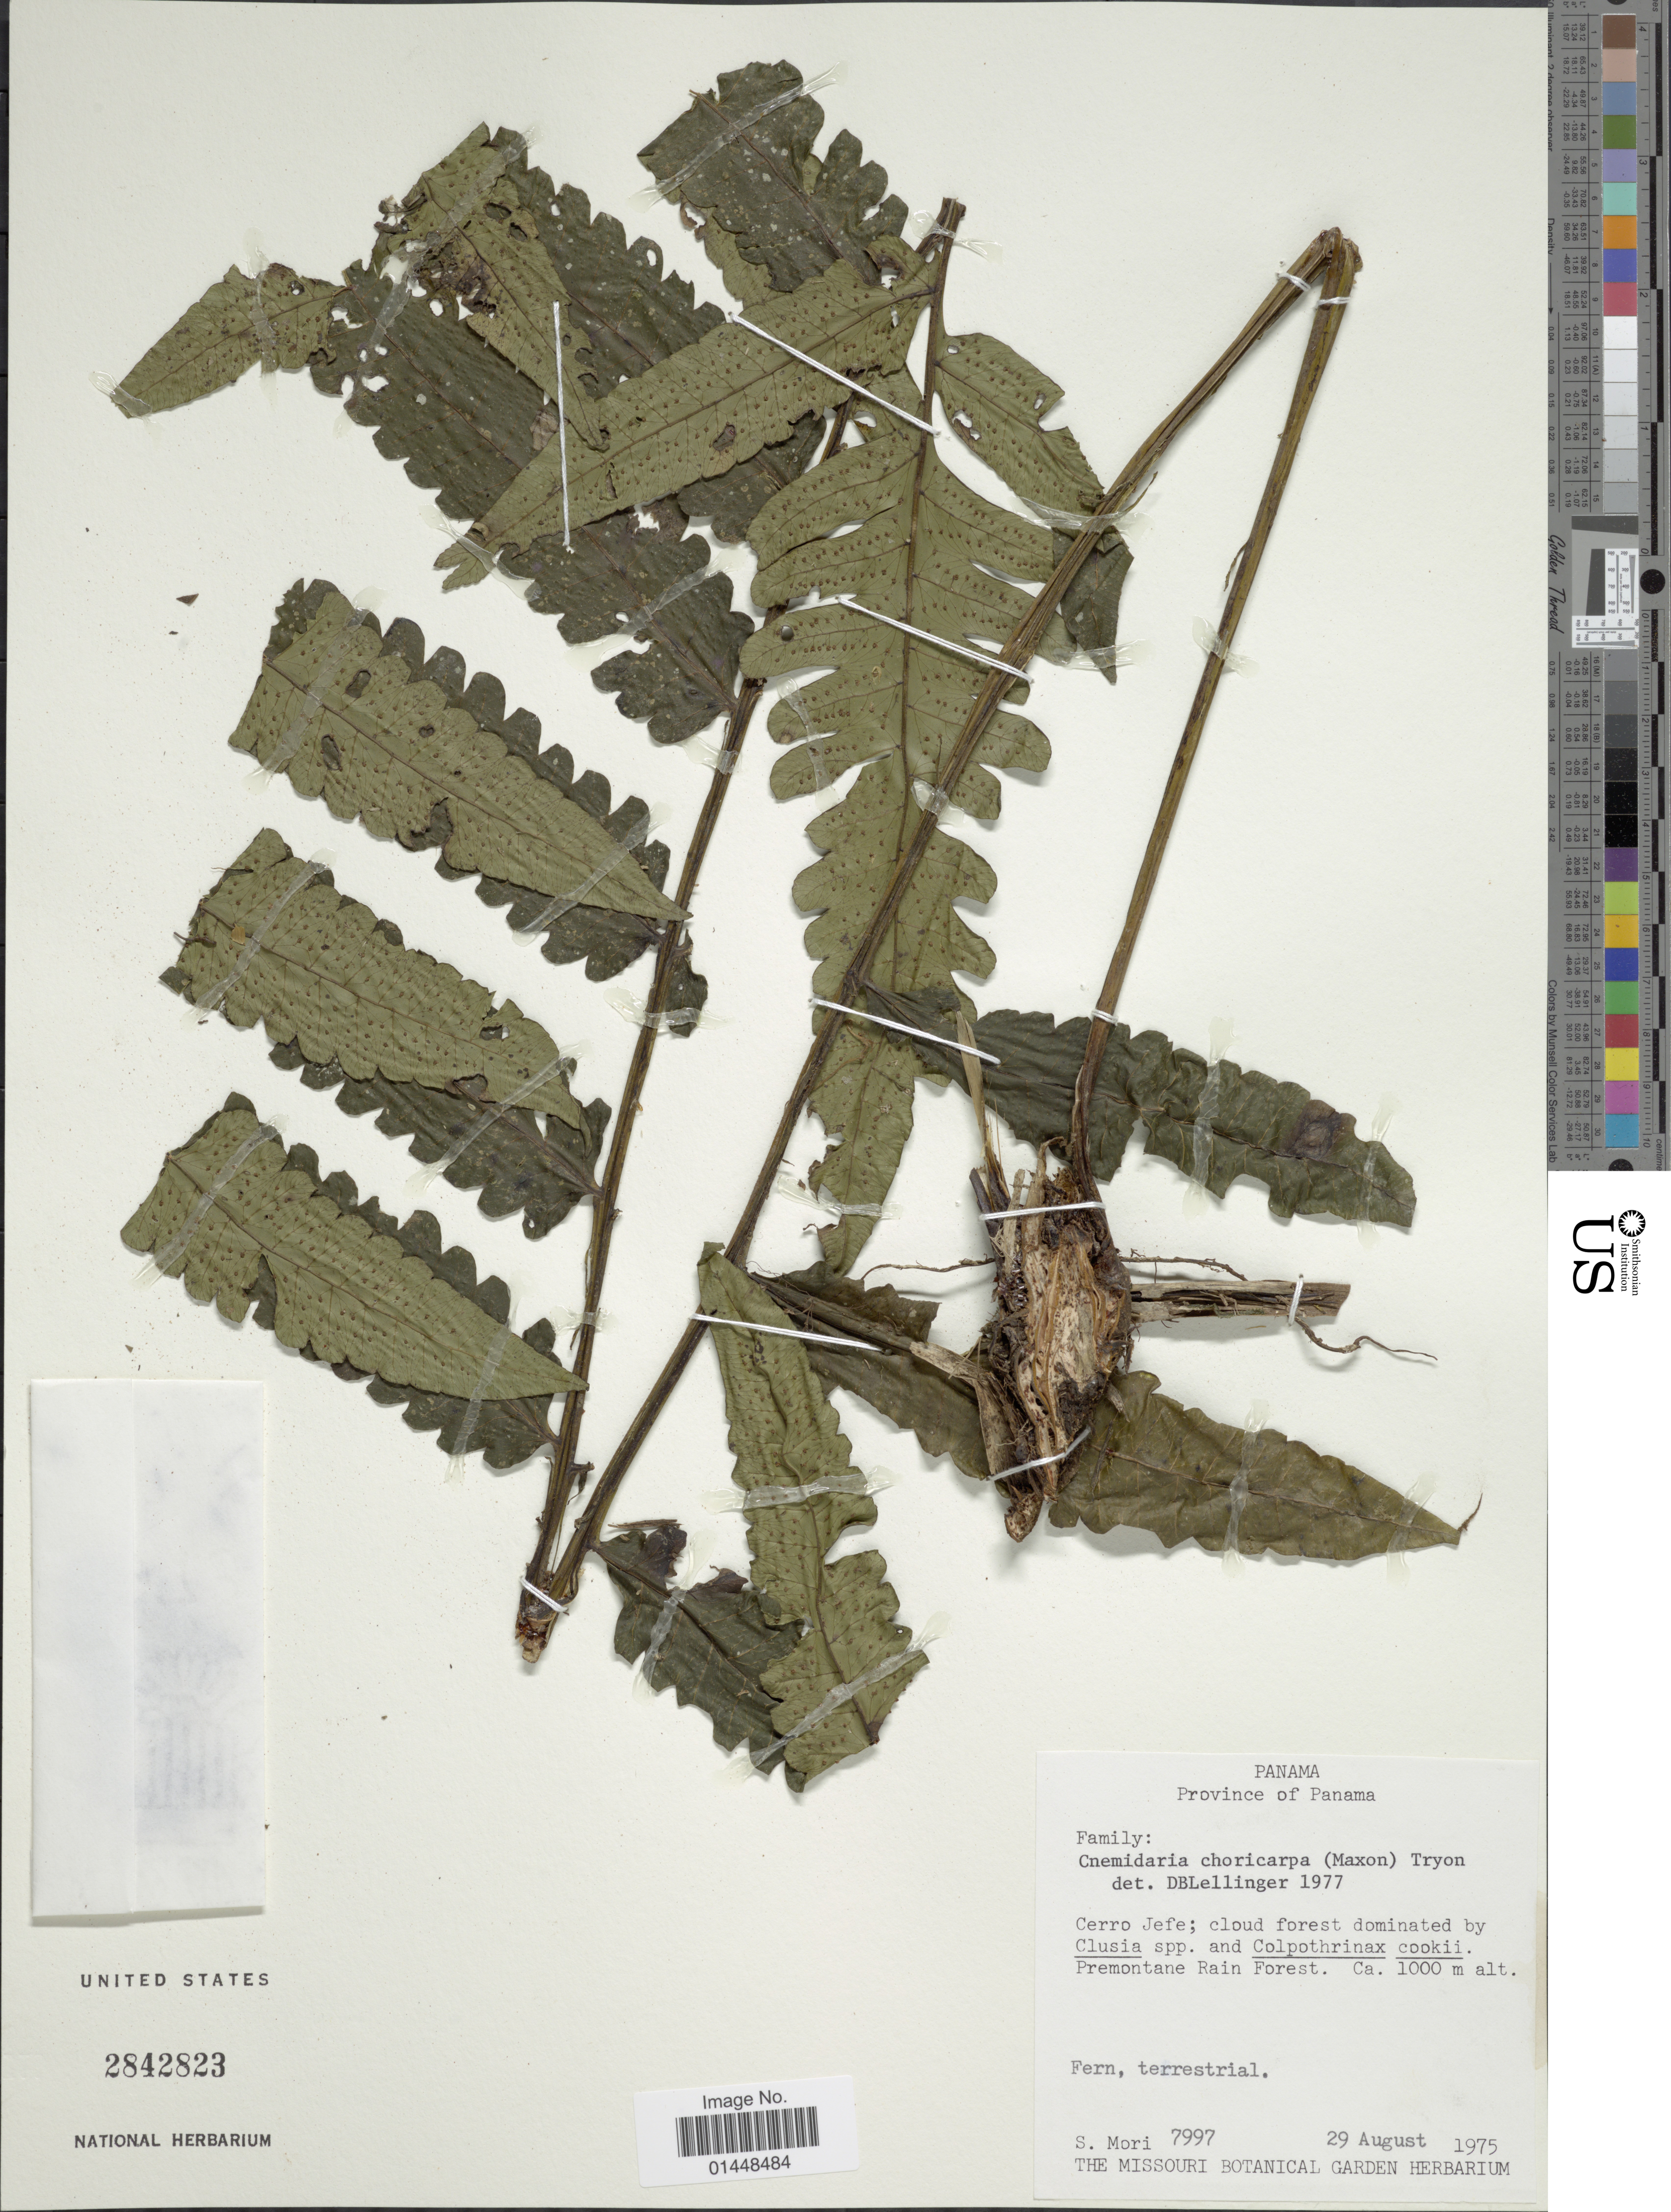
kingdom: Plantae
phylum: Tracheophyta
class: Polypodiopsida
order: Cyatheales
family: Cyatheaceae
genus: Cyathea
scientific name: Cyathea choricarpa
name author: (Maxon) Domin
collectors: S. Mori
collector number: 7997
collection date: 1975-08-29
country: Panama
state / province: Panamá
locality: Cerro Jefe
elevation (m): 1000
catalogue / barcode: US 2842823